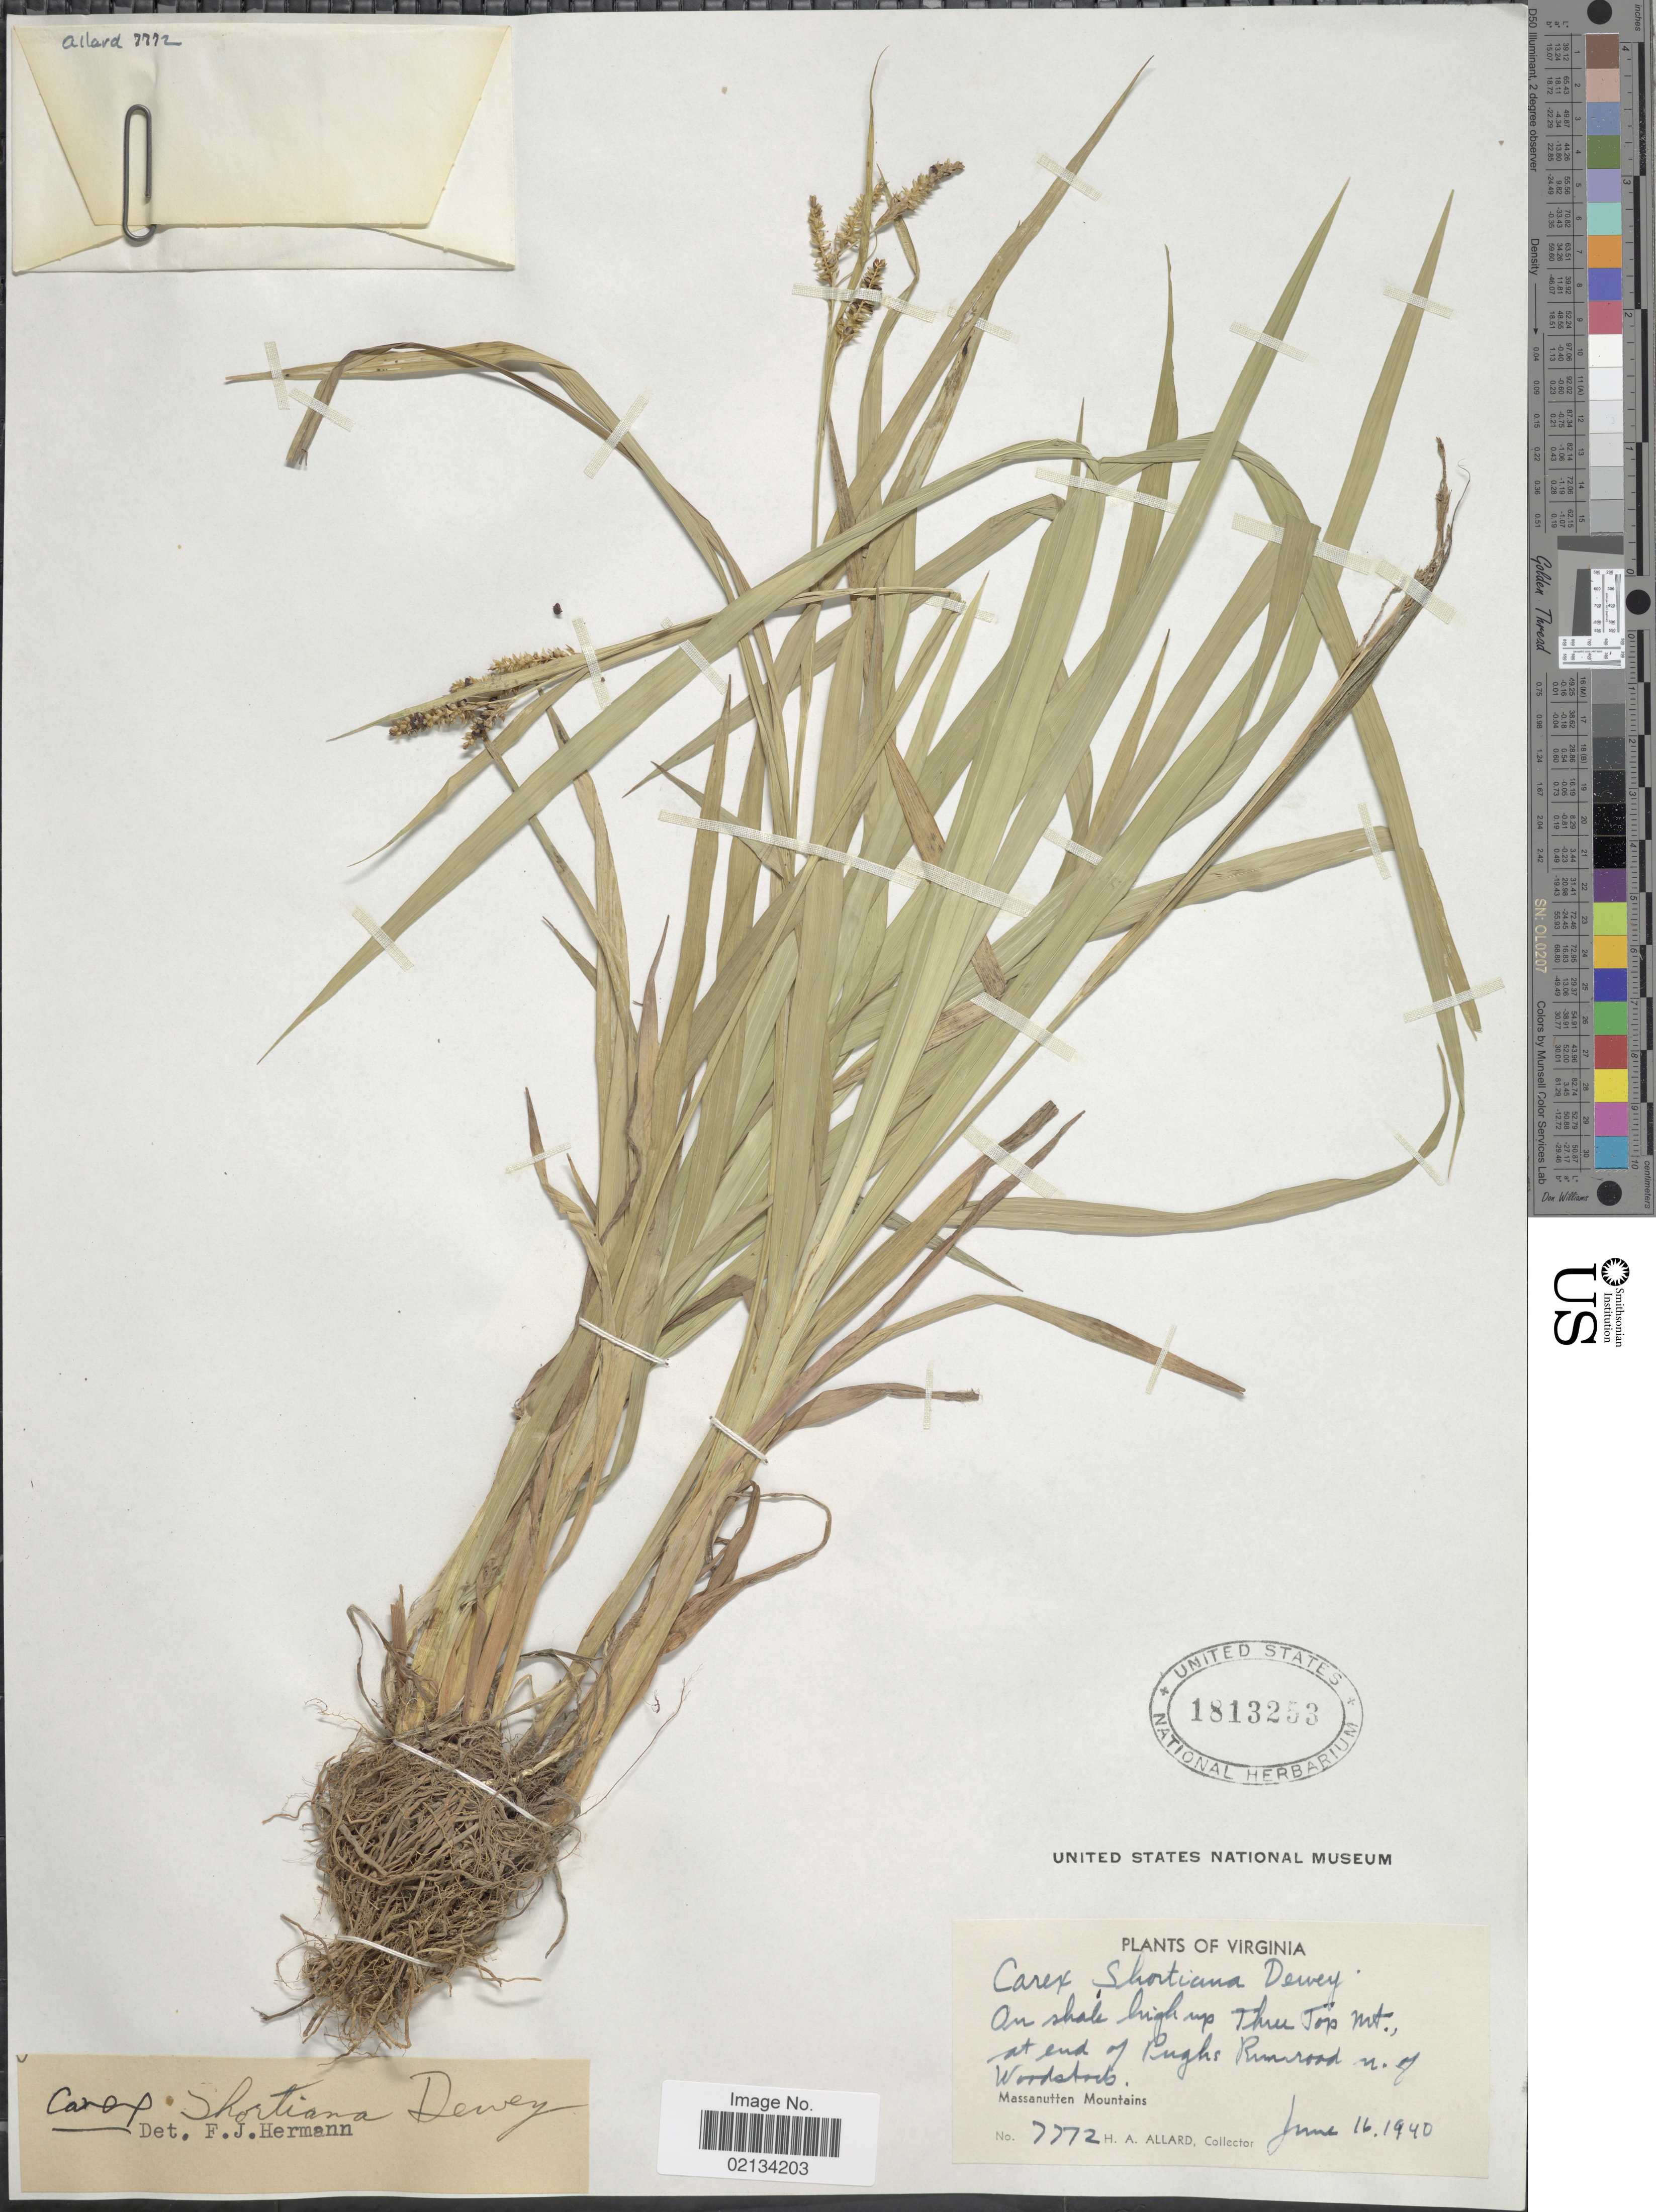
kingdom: Plantae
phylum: Tracheophyta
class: Liliopsida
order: Poales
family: Cyperaceae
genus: Carex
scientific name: Carex shortiana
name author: Dewey & Torr.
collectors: H. A. Allard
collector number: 7772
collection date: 1940-06-16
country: United States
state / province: Virginia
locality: On shale high up Three Top Mt., at end of Pughs Run road N. of Woodstock. Massanutten Mountains.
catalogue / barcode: US 1813253